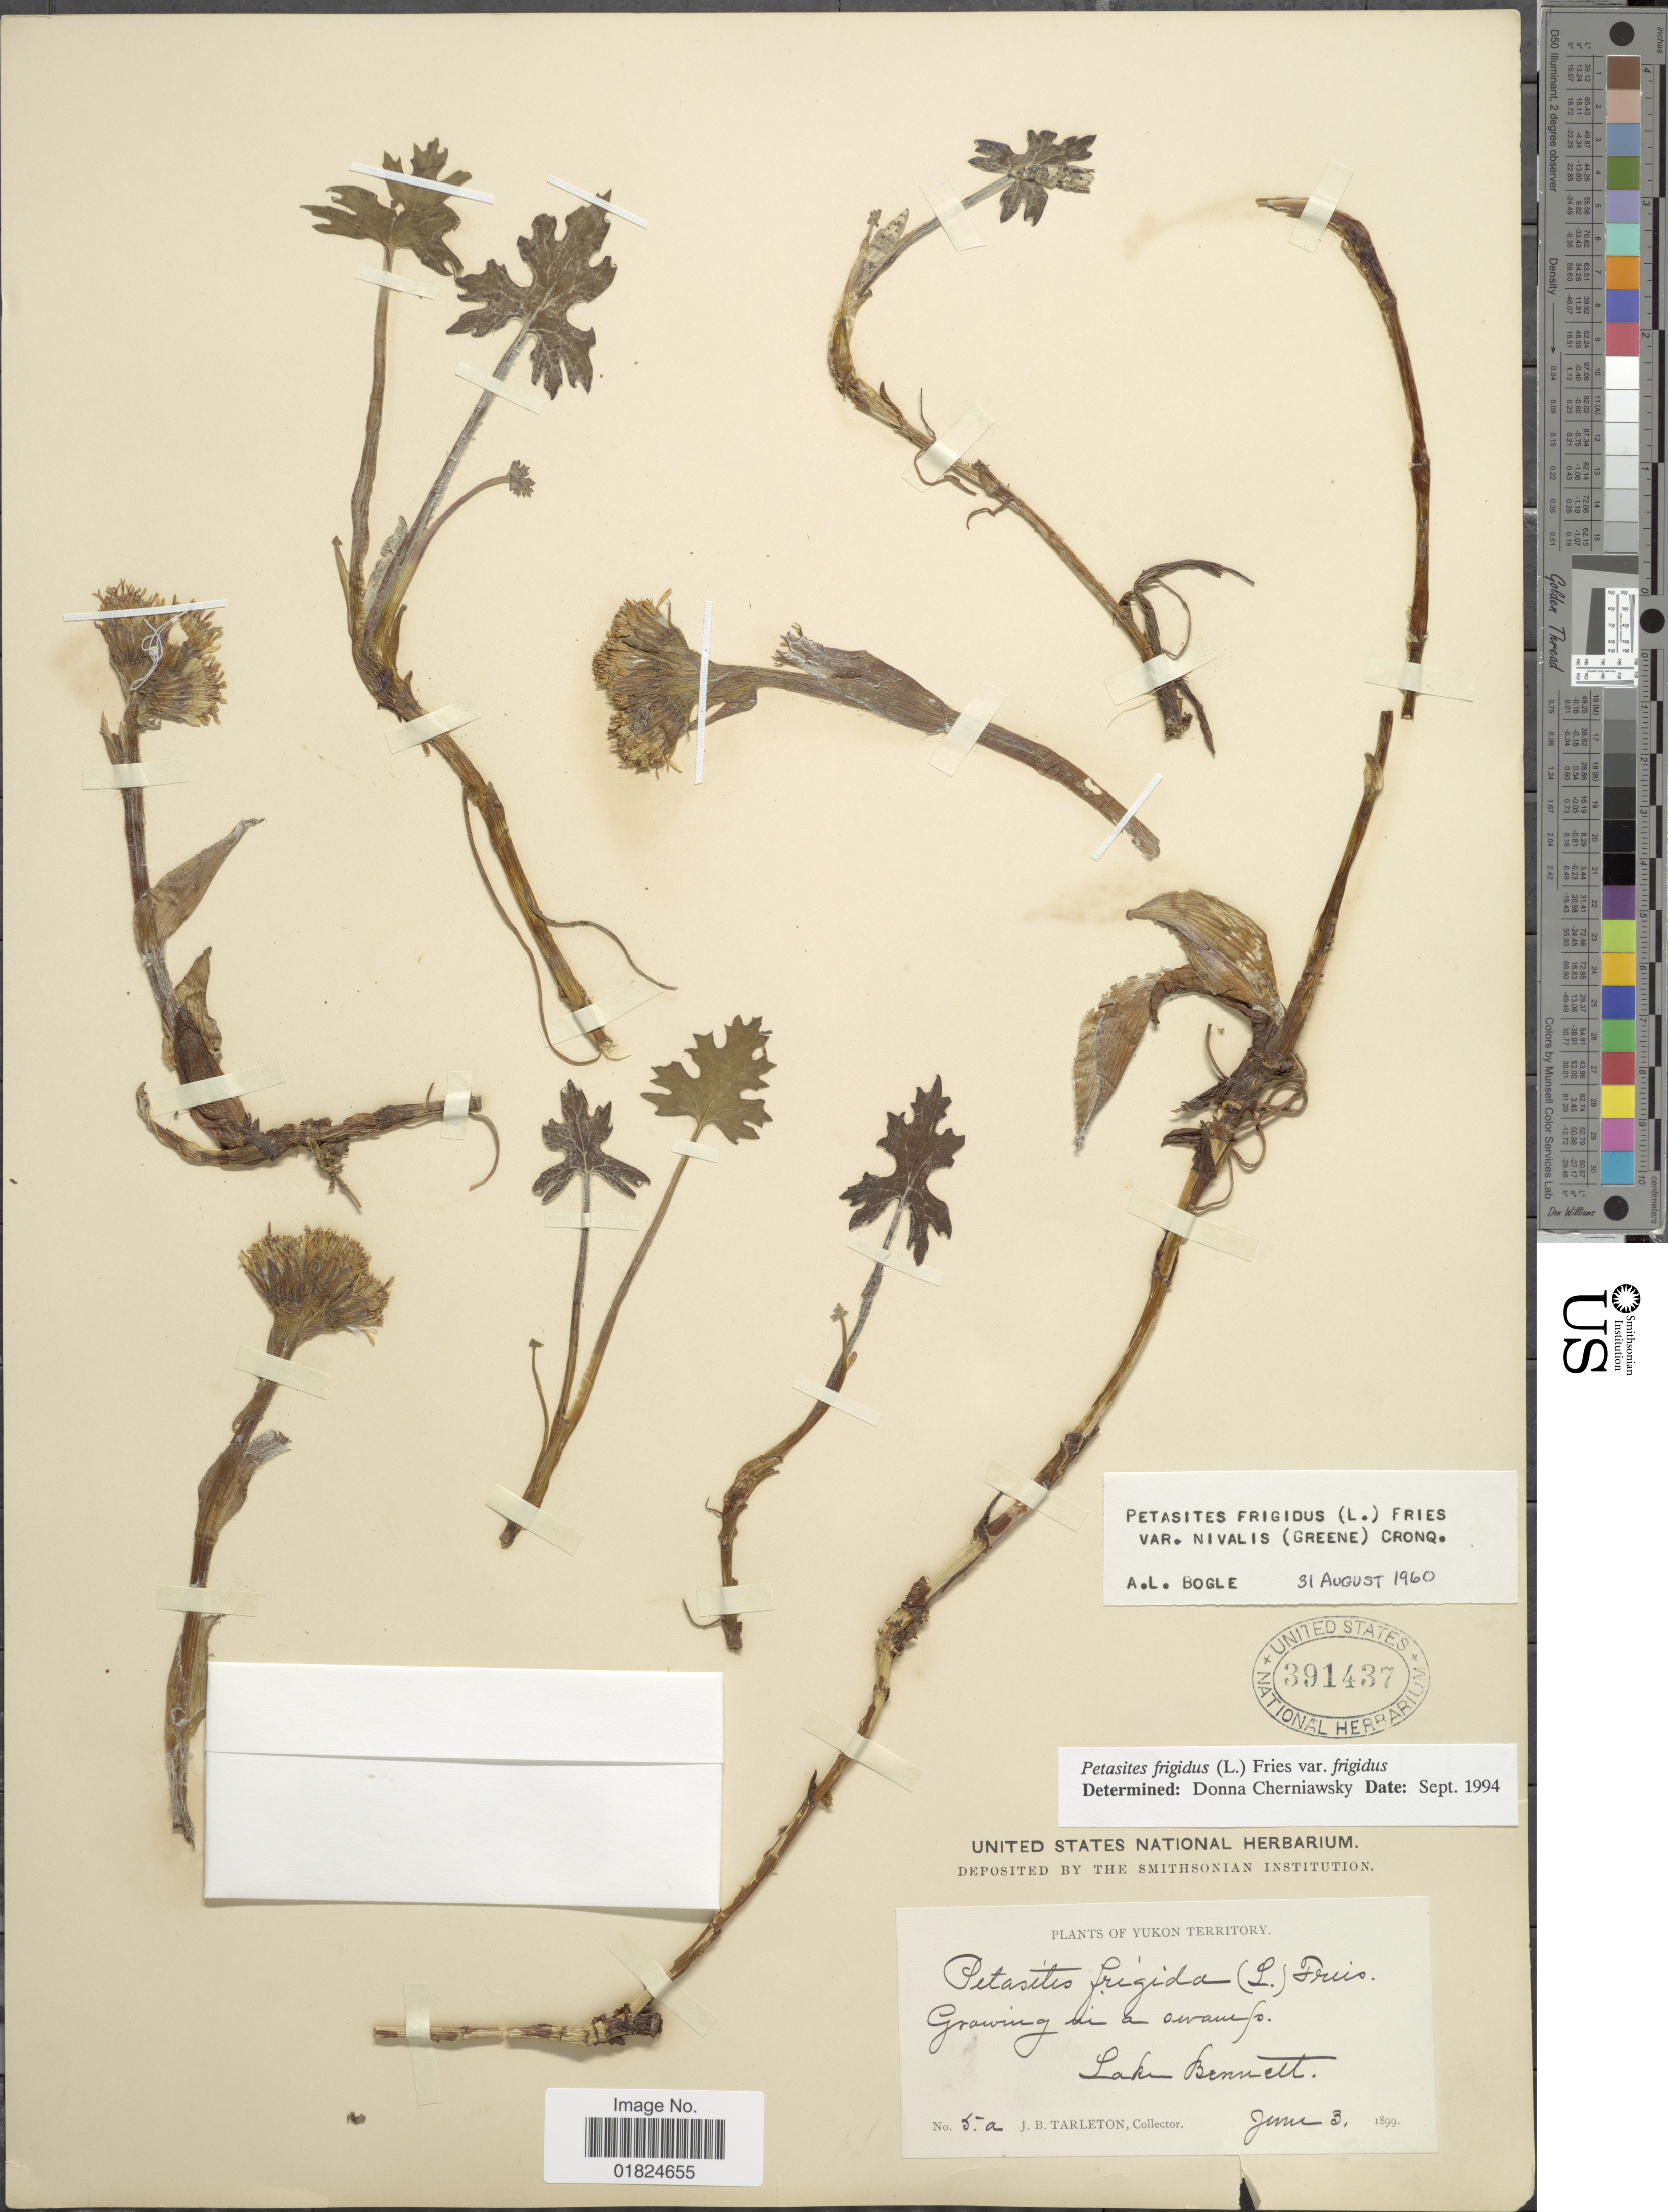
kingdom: Plantae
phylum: Tracheophyta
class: Magnoliopsida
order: Asterales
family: Asteraceae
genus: Petasites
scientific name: Petasites frigidus var. frigidus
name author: (L.) Fr.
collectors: J. Tarleton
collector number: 5a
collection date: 1899-06-03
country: Canada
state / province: Yukon Territory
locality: Yukon Territory. Growing in a smap. Lake Bennett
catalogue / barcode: US 391437